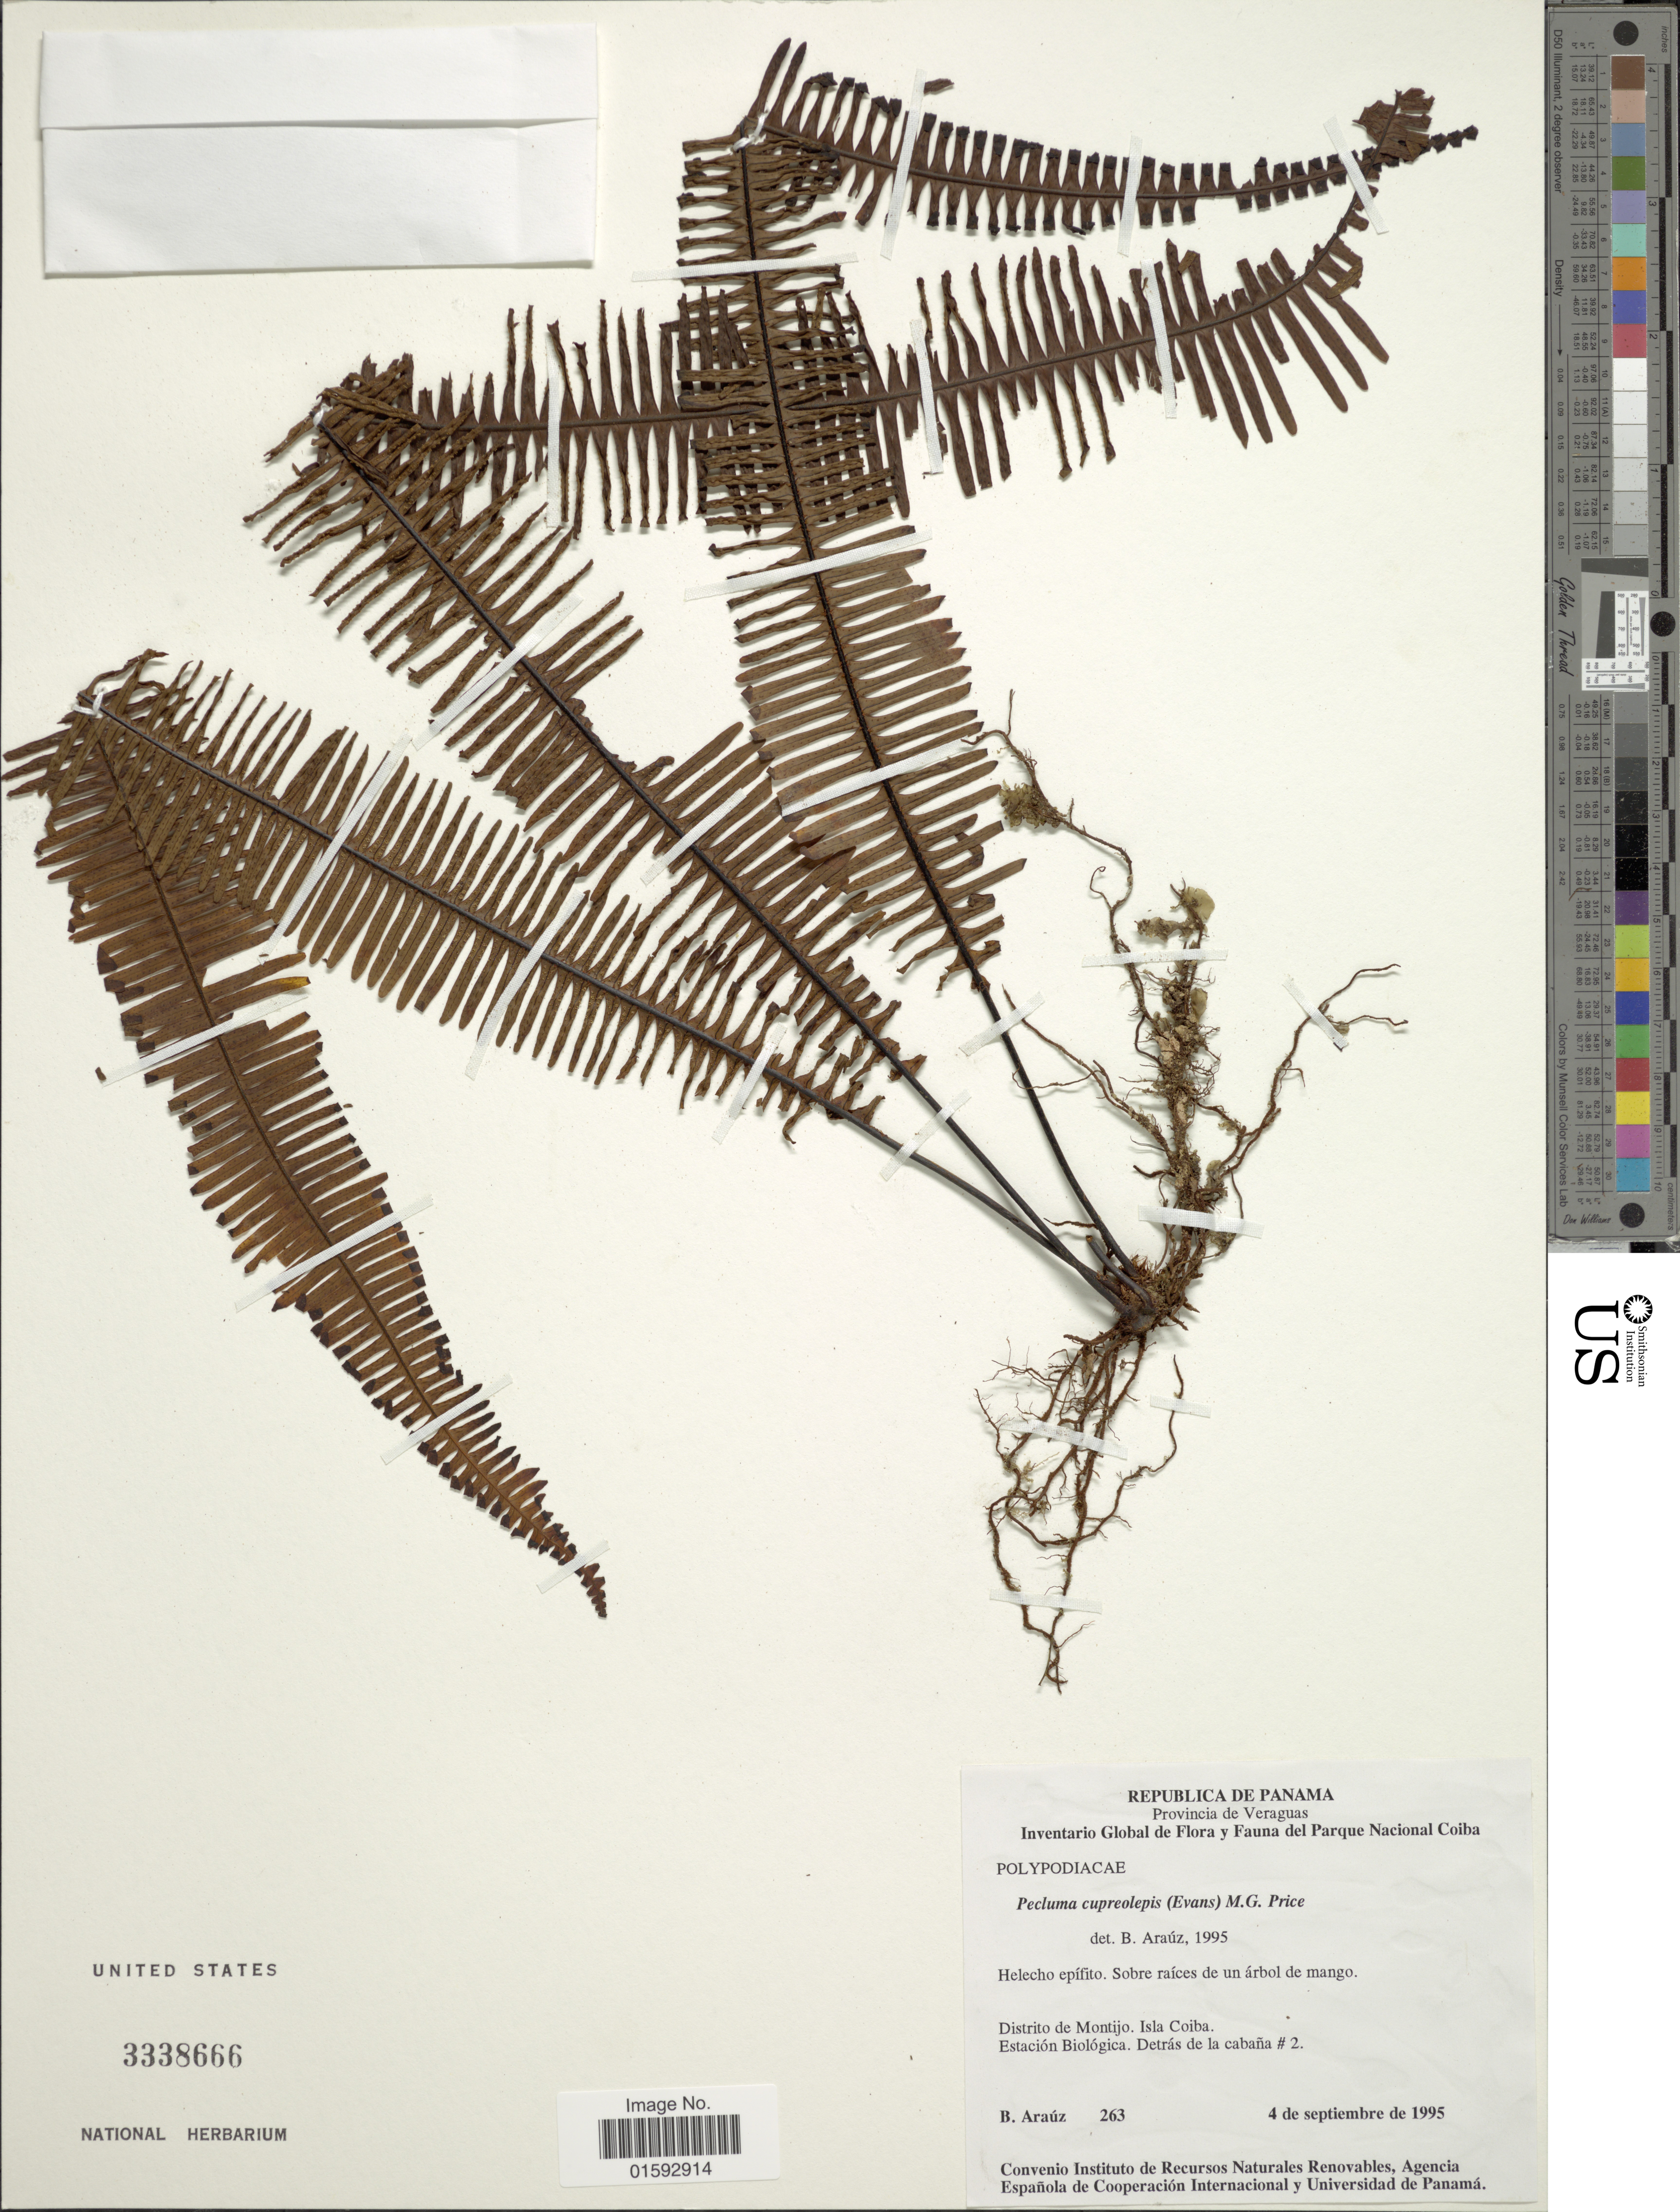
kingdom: Plantae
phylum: Tracheophyta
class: Polypodiopsida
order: Polypodiales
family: Polypodiaceae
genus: Pecluma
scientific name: Pecluma cupreolepis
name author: (A.M. Evans) M.G. Price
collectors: B. Araúz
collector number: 263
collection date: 1995-09-04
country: Panama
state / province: Veraguas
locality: Distrito de Montijo. Isla Coiba, Estacion Biologica. Detras de la cabana #2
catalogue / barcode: US 3338666